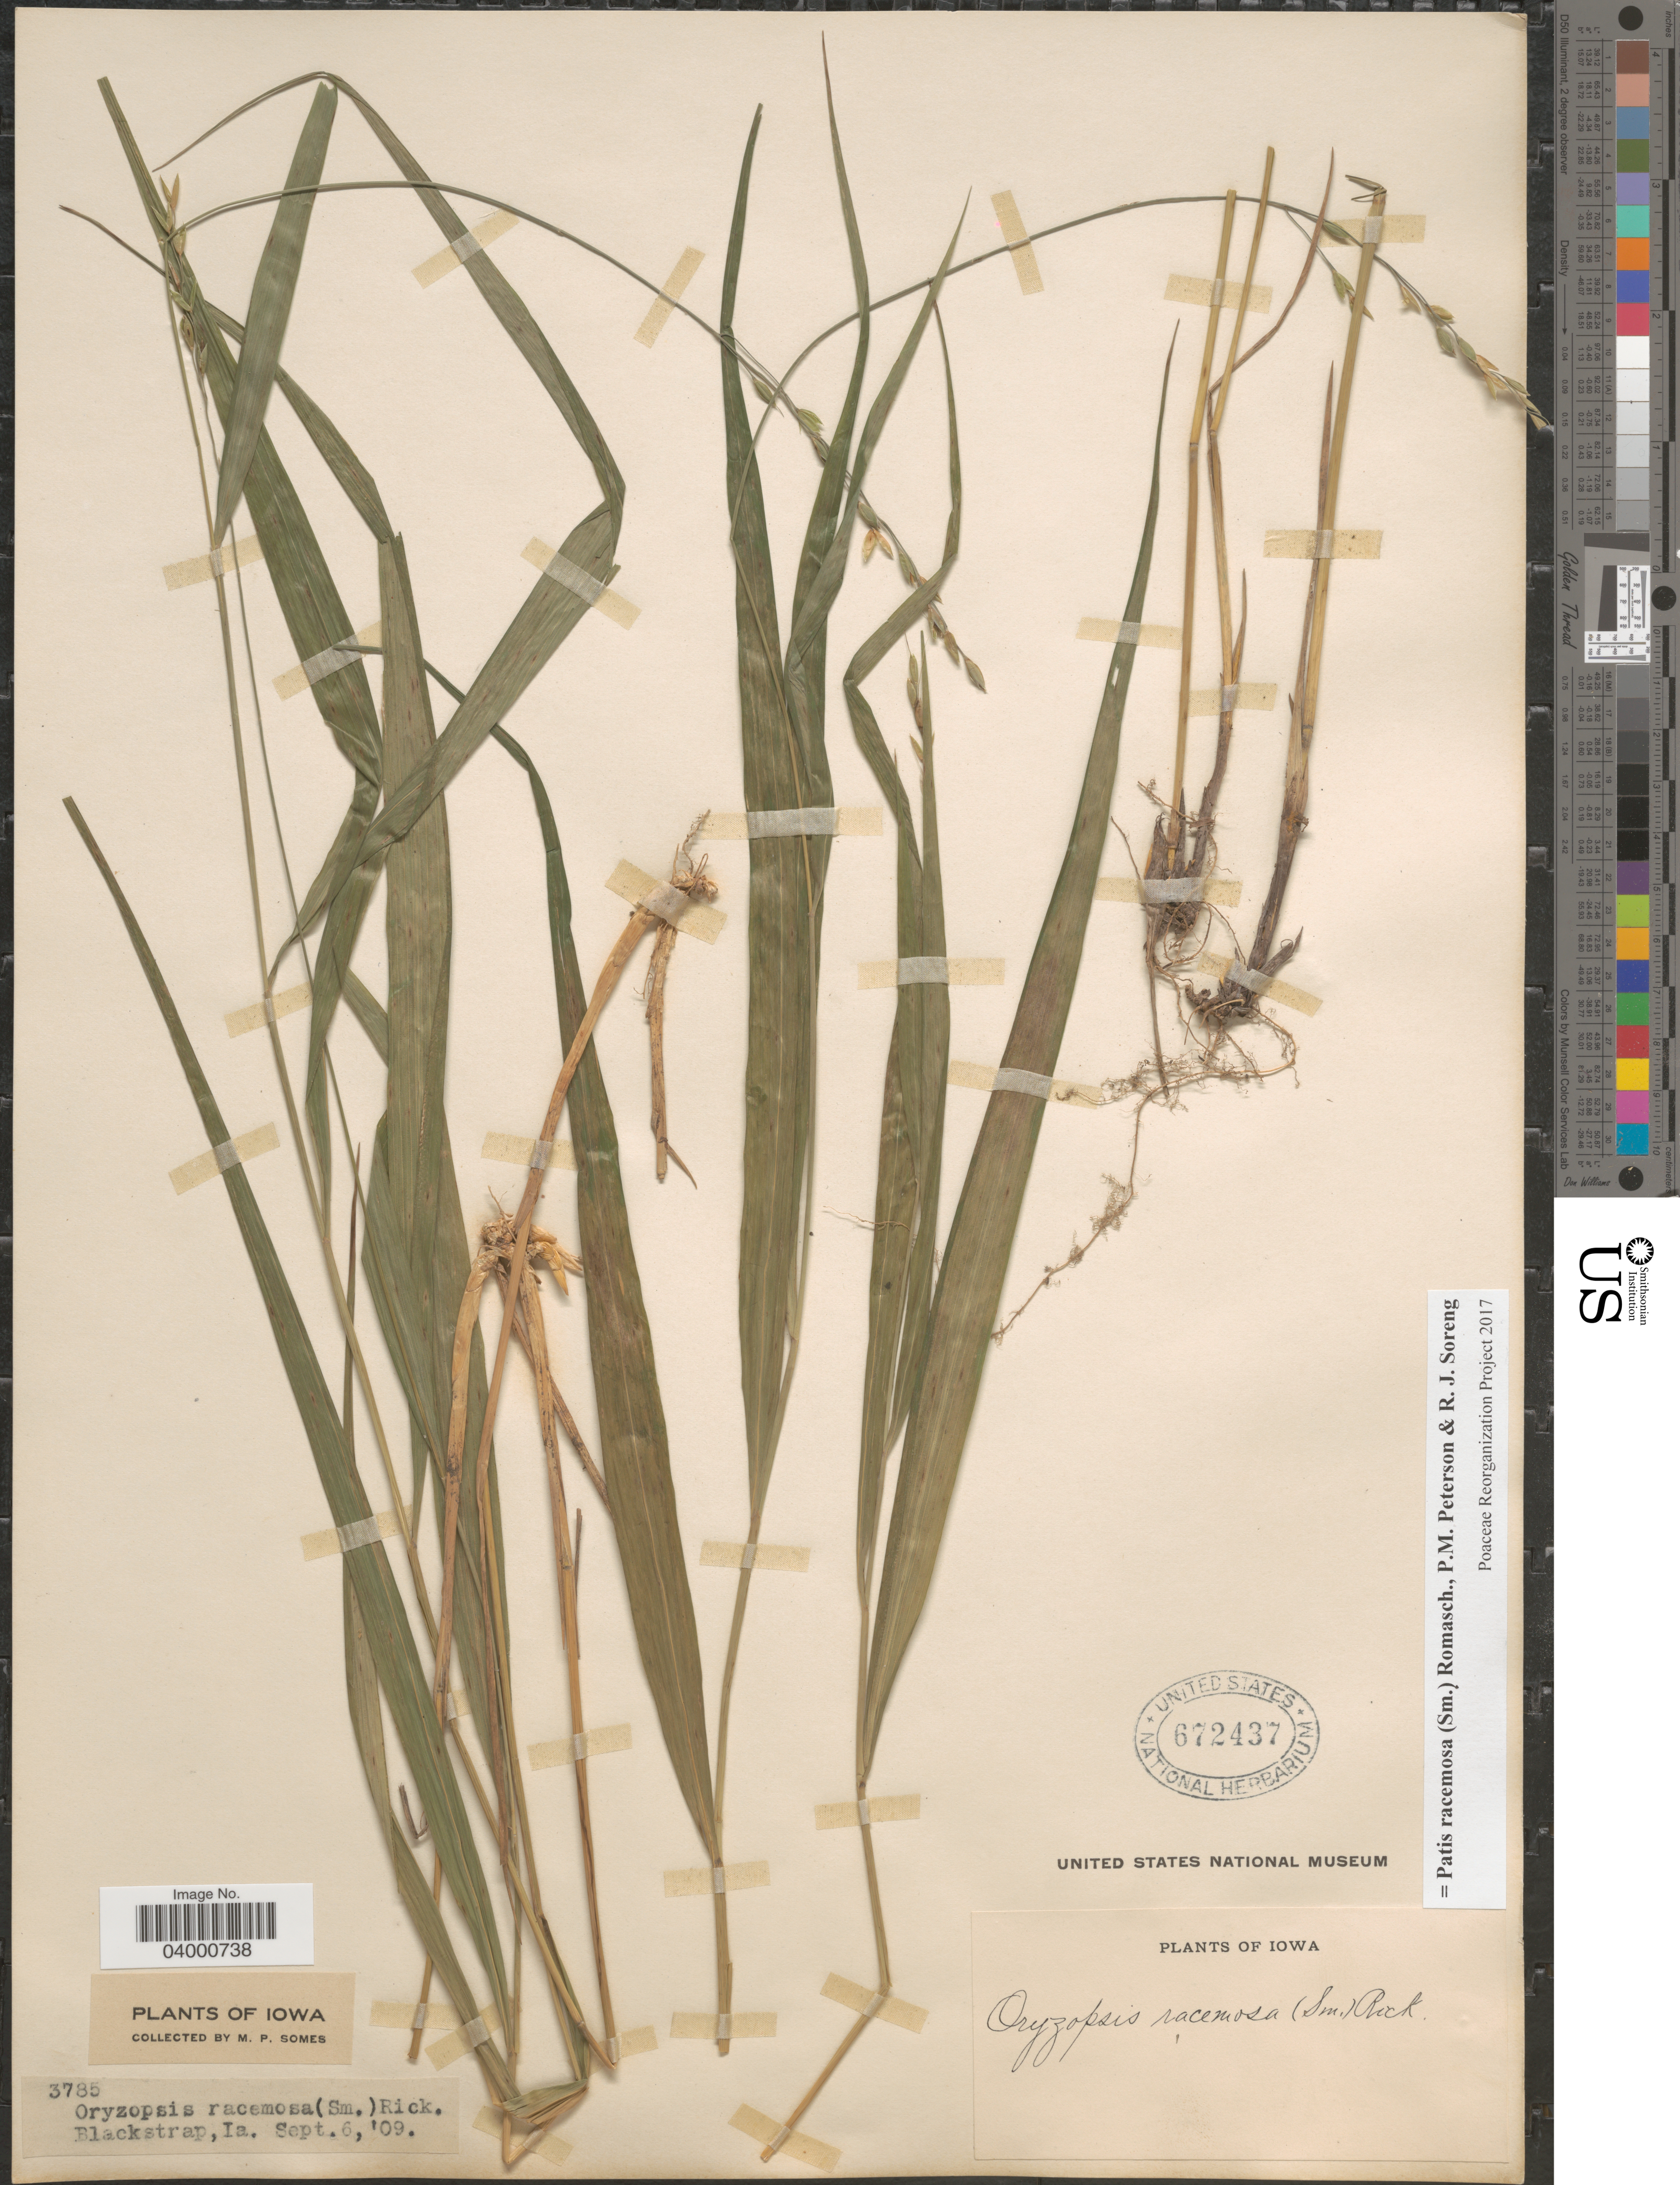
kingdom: Plantae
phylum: Tracheophyta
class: Liliopsida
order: Poales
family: Poaceae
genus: Patis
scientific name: Patis racemosa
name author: (Sm.) Romasch. et al.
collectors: M. Somes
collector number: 3785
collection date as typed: Transcribed d/m/y: 6/9/9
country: United States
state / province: Iowa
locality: Blackstrap.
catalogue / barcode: US 672437